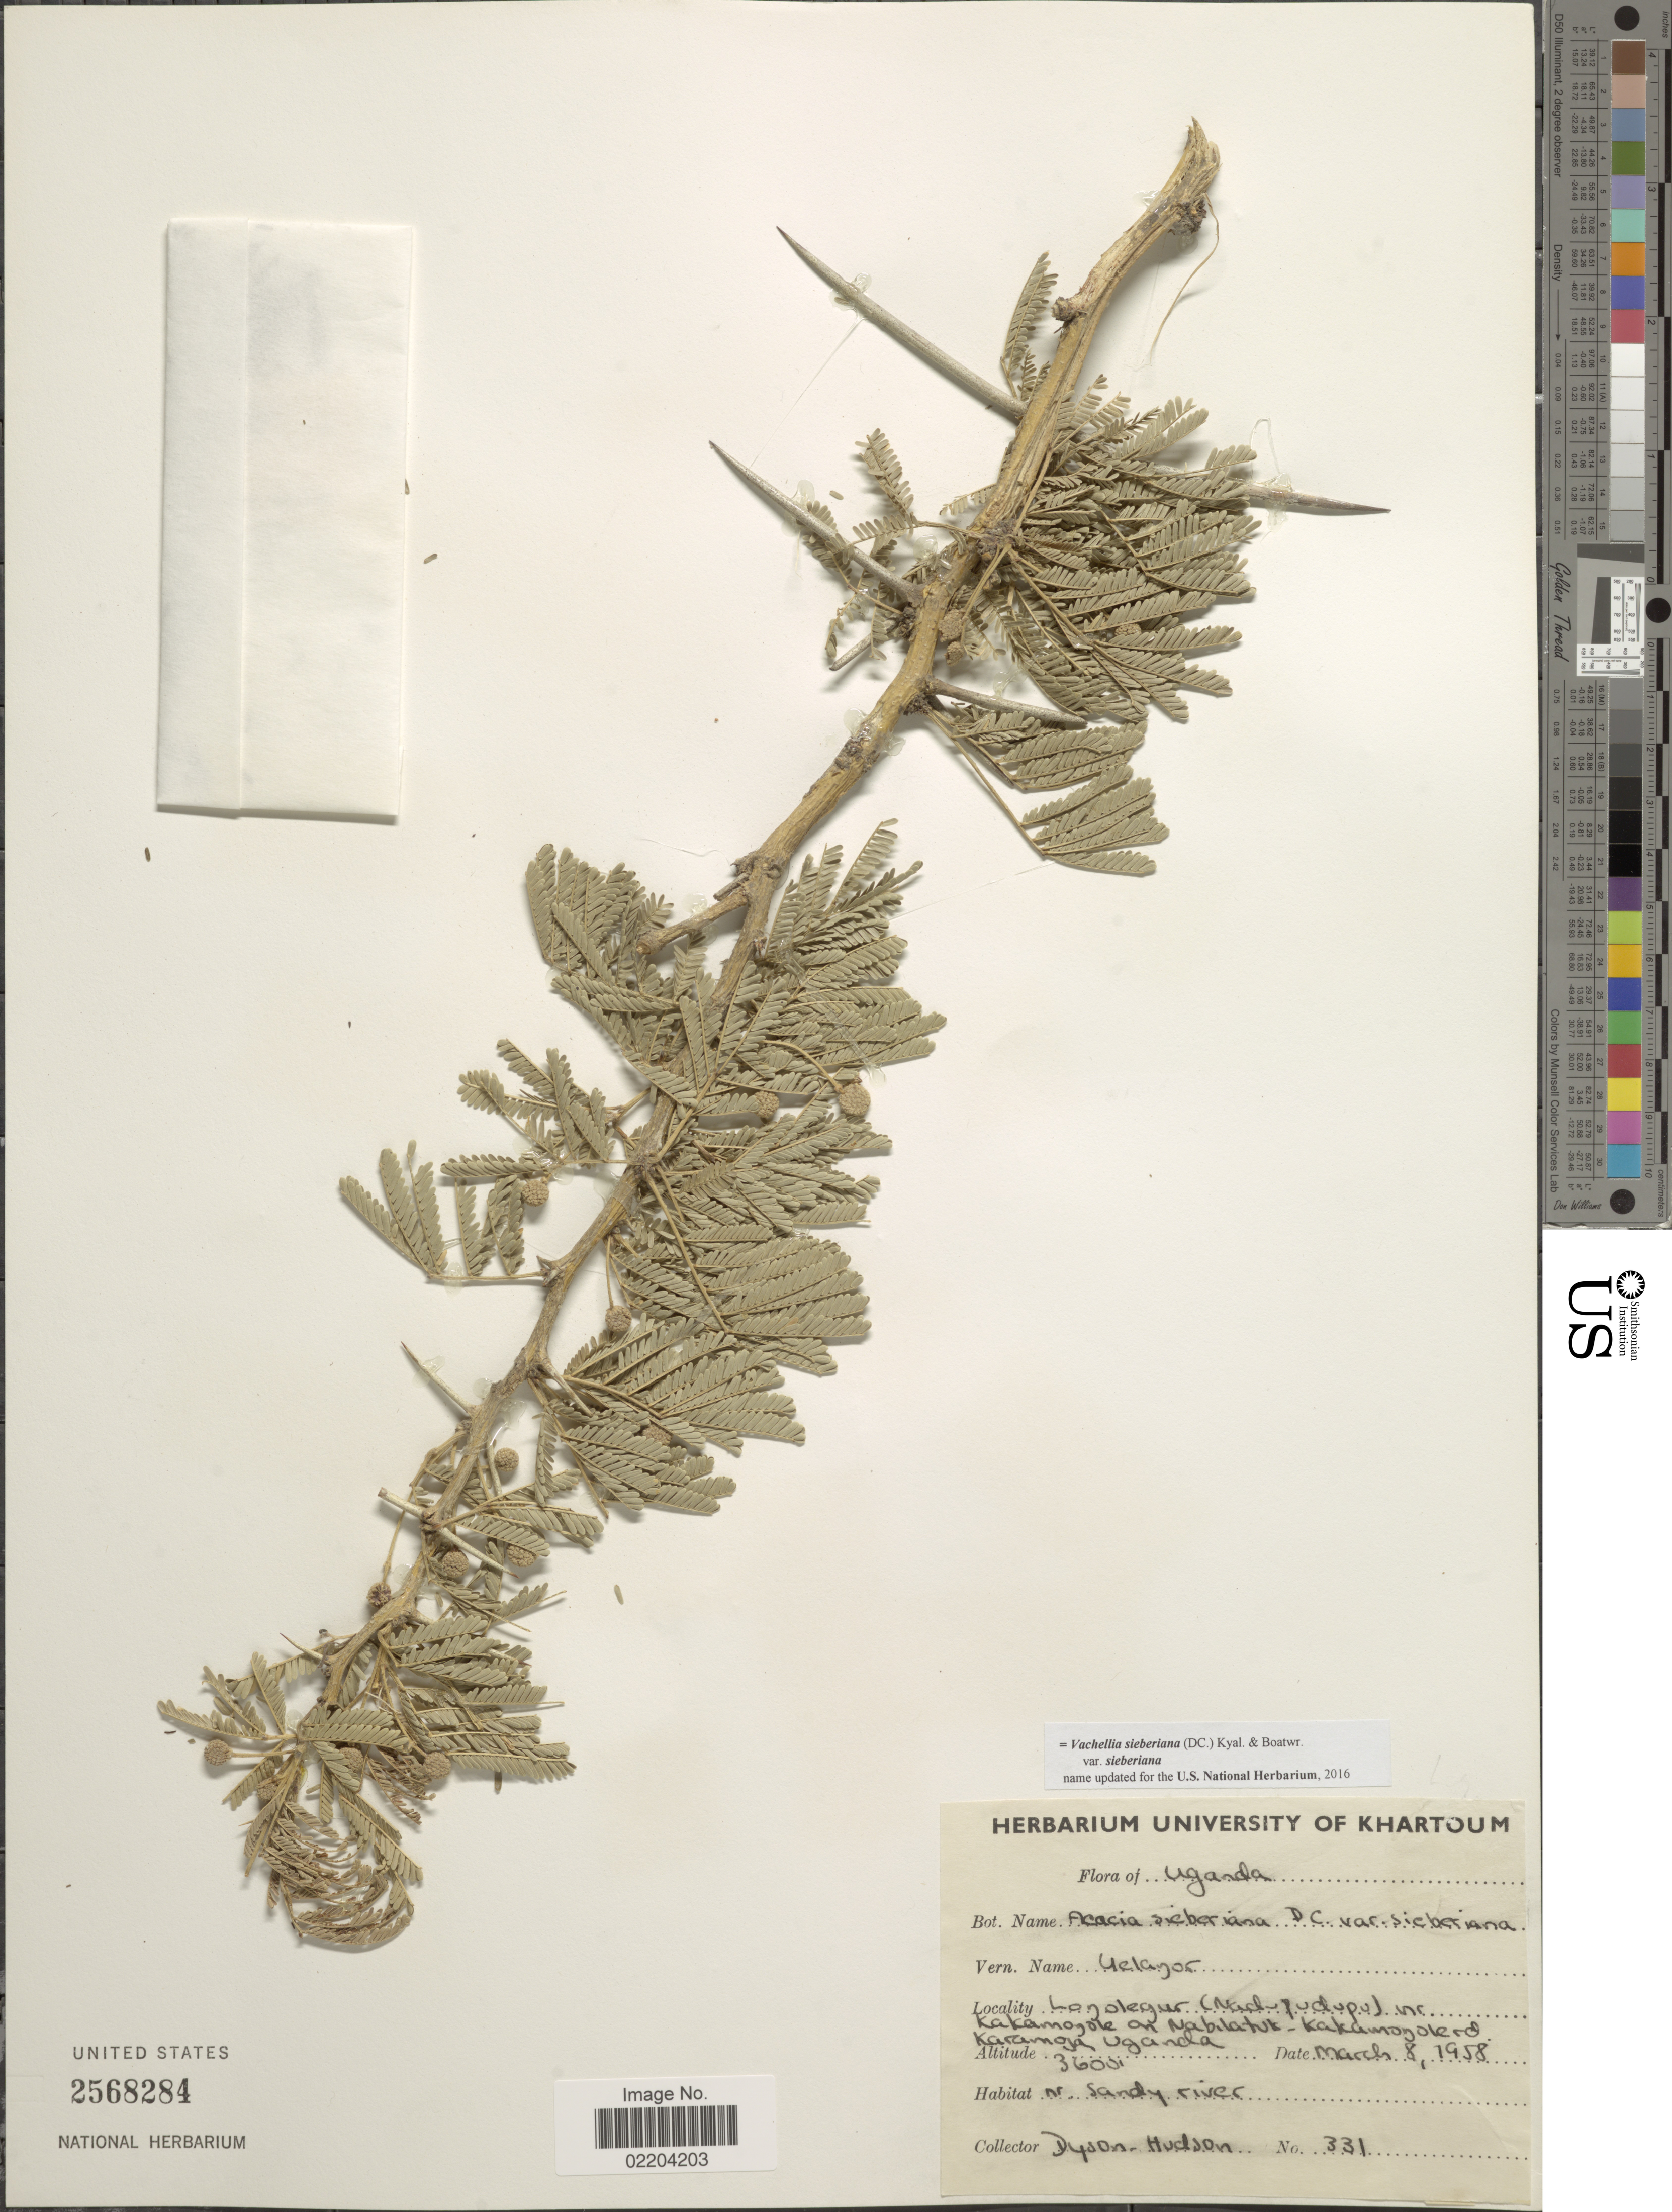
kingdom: Plantae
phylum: Tracheophyta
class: Magnoliopsida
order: Fabales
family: Fabaceae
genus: Vachellia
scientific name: Vachellia sieberiana var. sieberiana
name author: (DC.) Kyal. & Boatwr.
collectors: Dyson-Hudson, --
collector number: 331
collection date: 1958-03-08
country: Uganda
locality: Logolegur (Nadu-Pudupu) nr Kakamogole on Nabilatuk - Kakamogole rd. Karamoja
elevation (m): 1097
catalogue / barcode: US 2568284